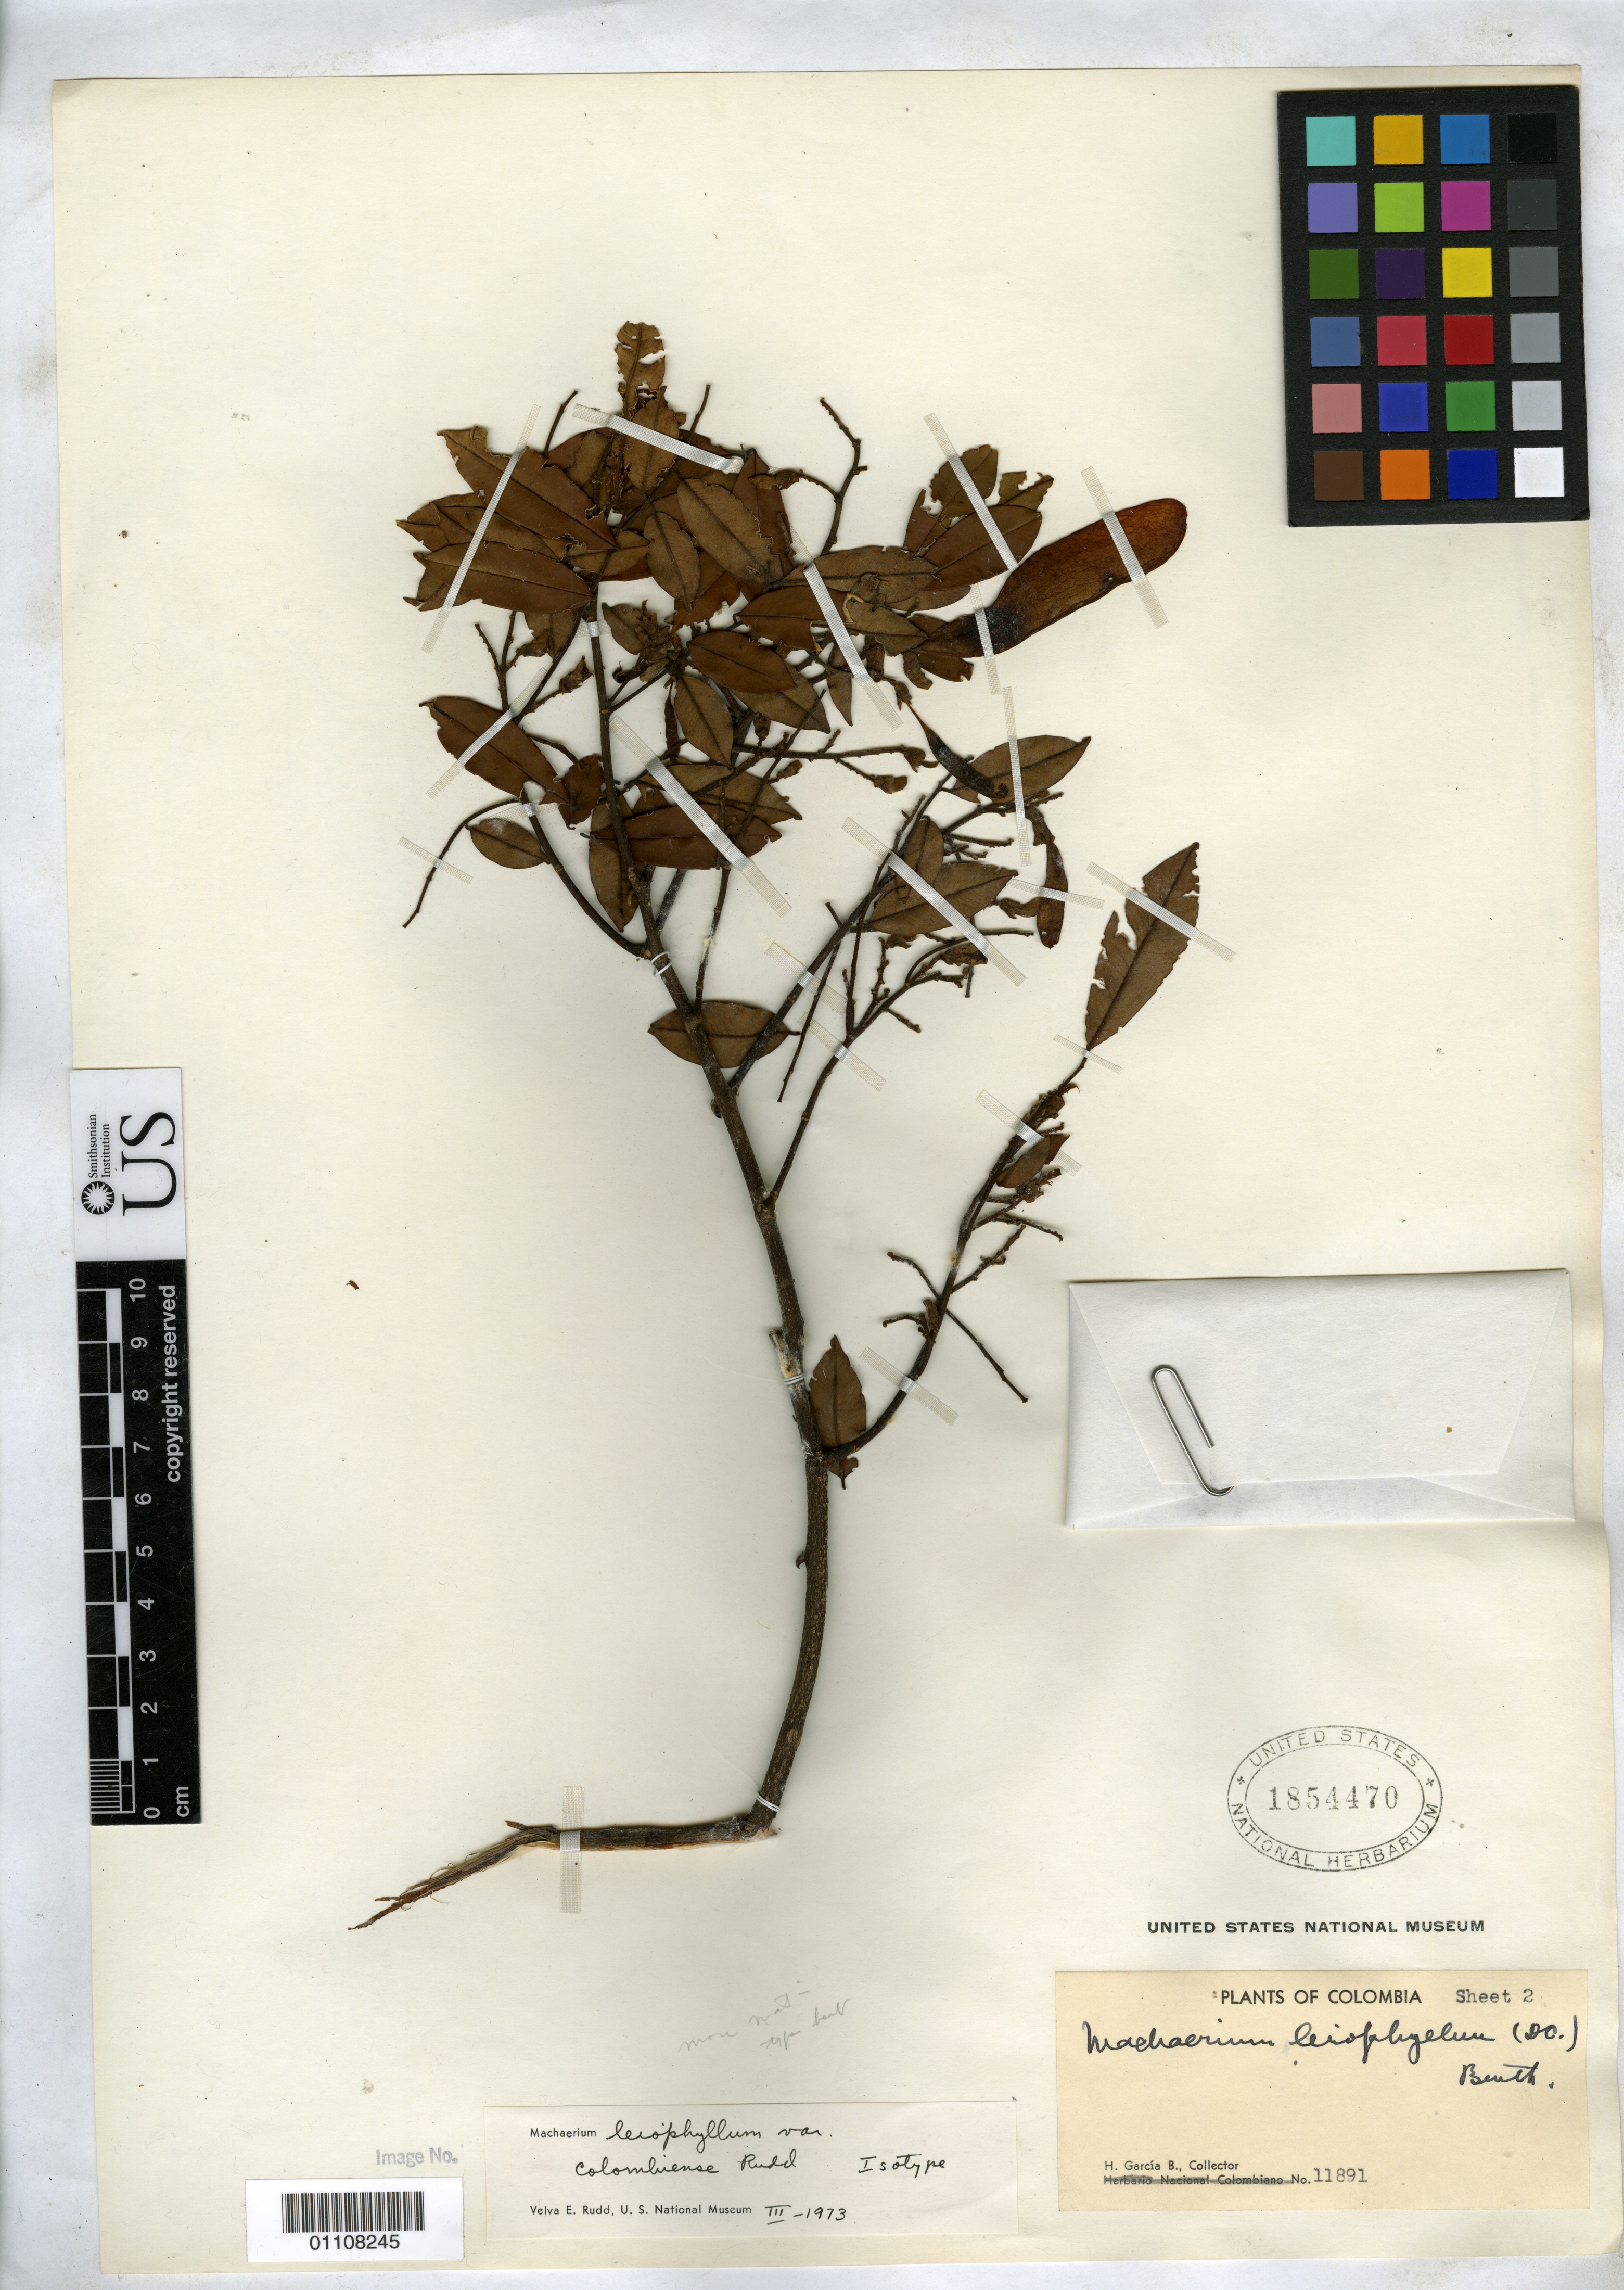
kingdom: Plantae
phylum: Tracheophyta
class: Magnoliopsida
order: Fabales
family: Fabaceae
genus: Machaerium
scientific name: Machaerium leiophyllum var. colombiense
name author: Rudd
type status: Isotype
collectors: H. García Barriga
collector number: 11891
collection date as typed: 10 Jan 1946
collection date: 1946-01-10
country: Colombia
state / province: Cundinamarca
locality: Sasaima, Vereda San Bernardo, Rio Dulce.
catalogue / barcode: US 1854470